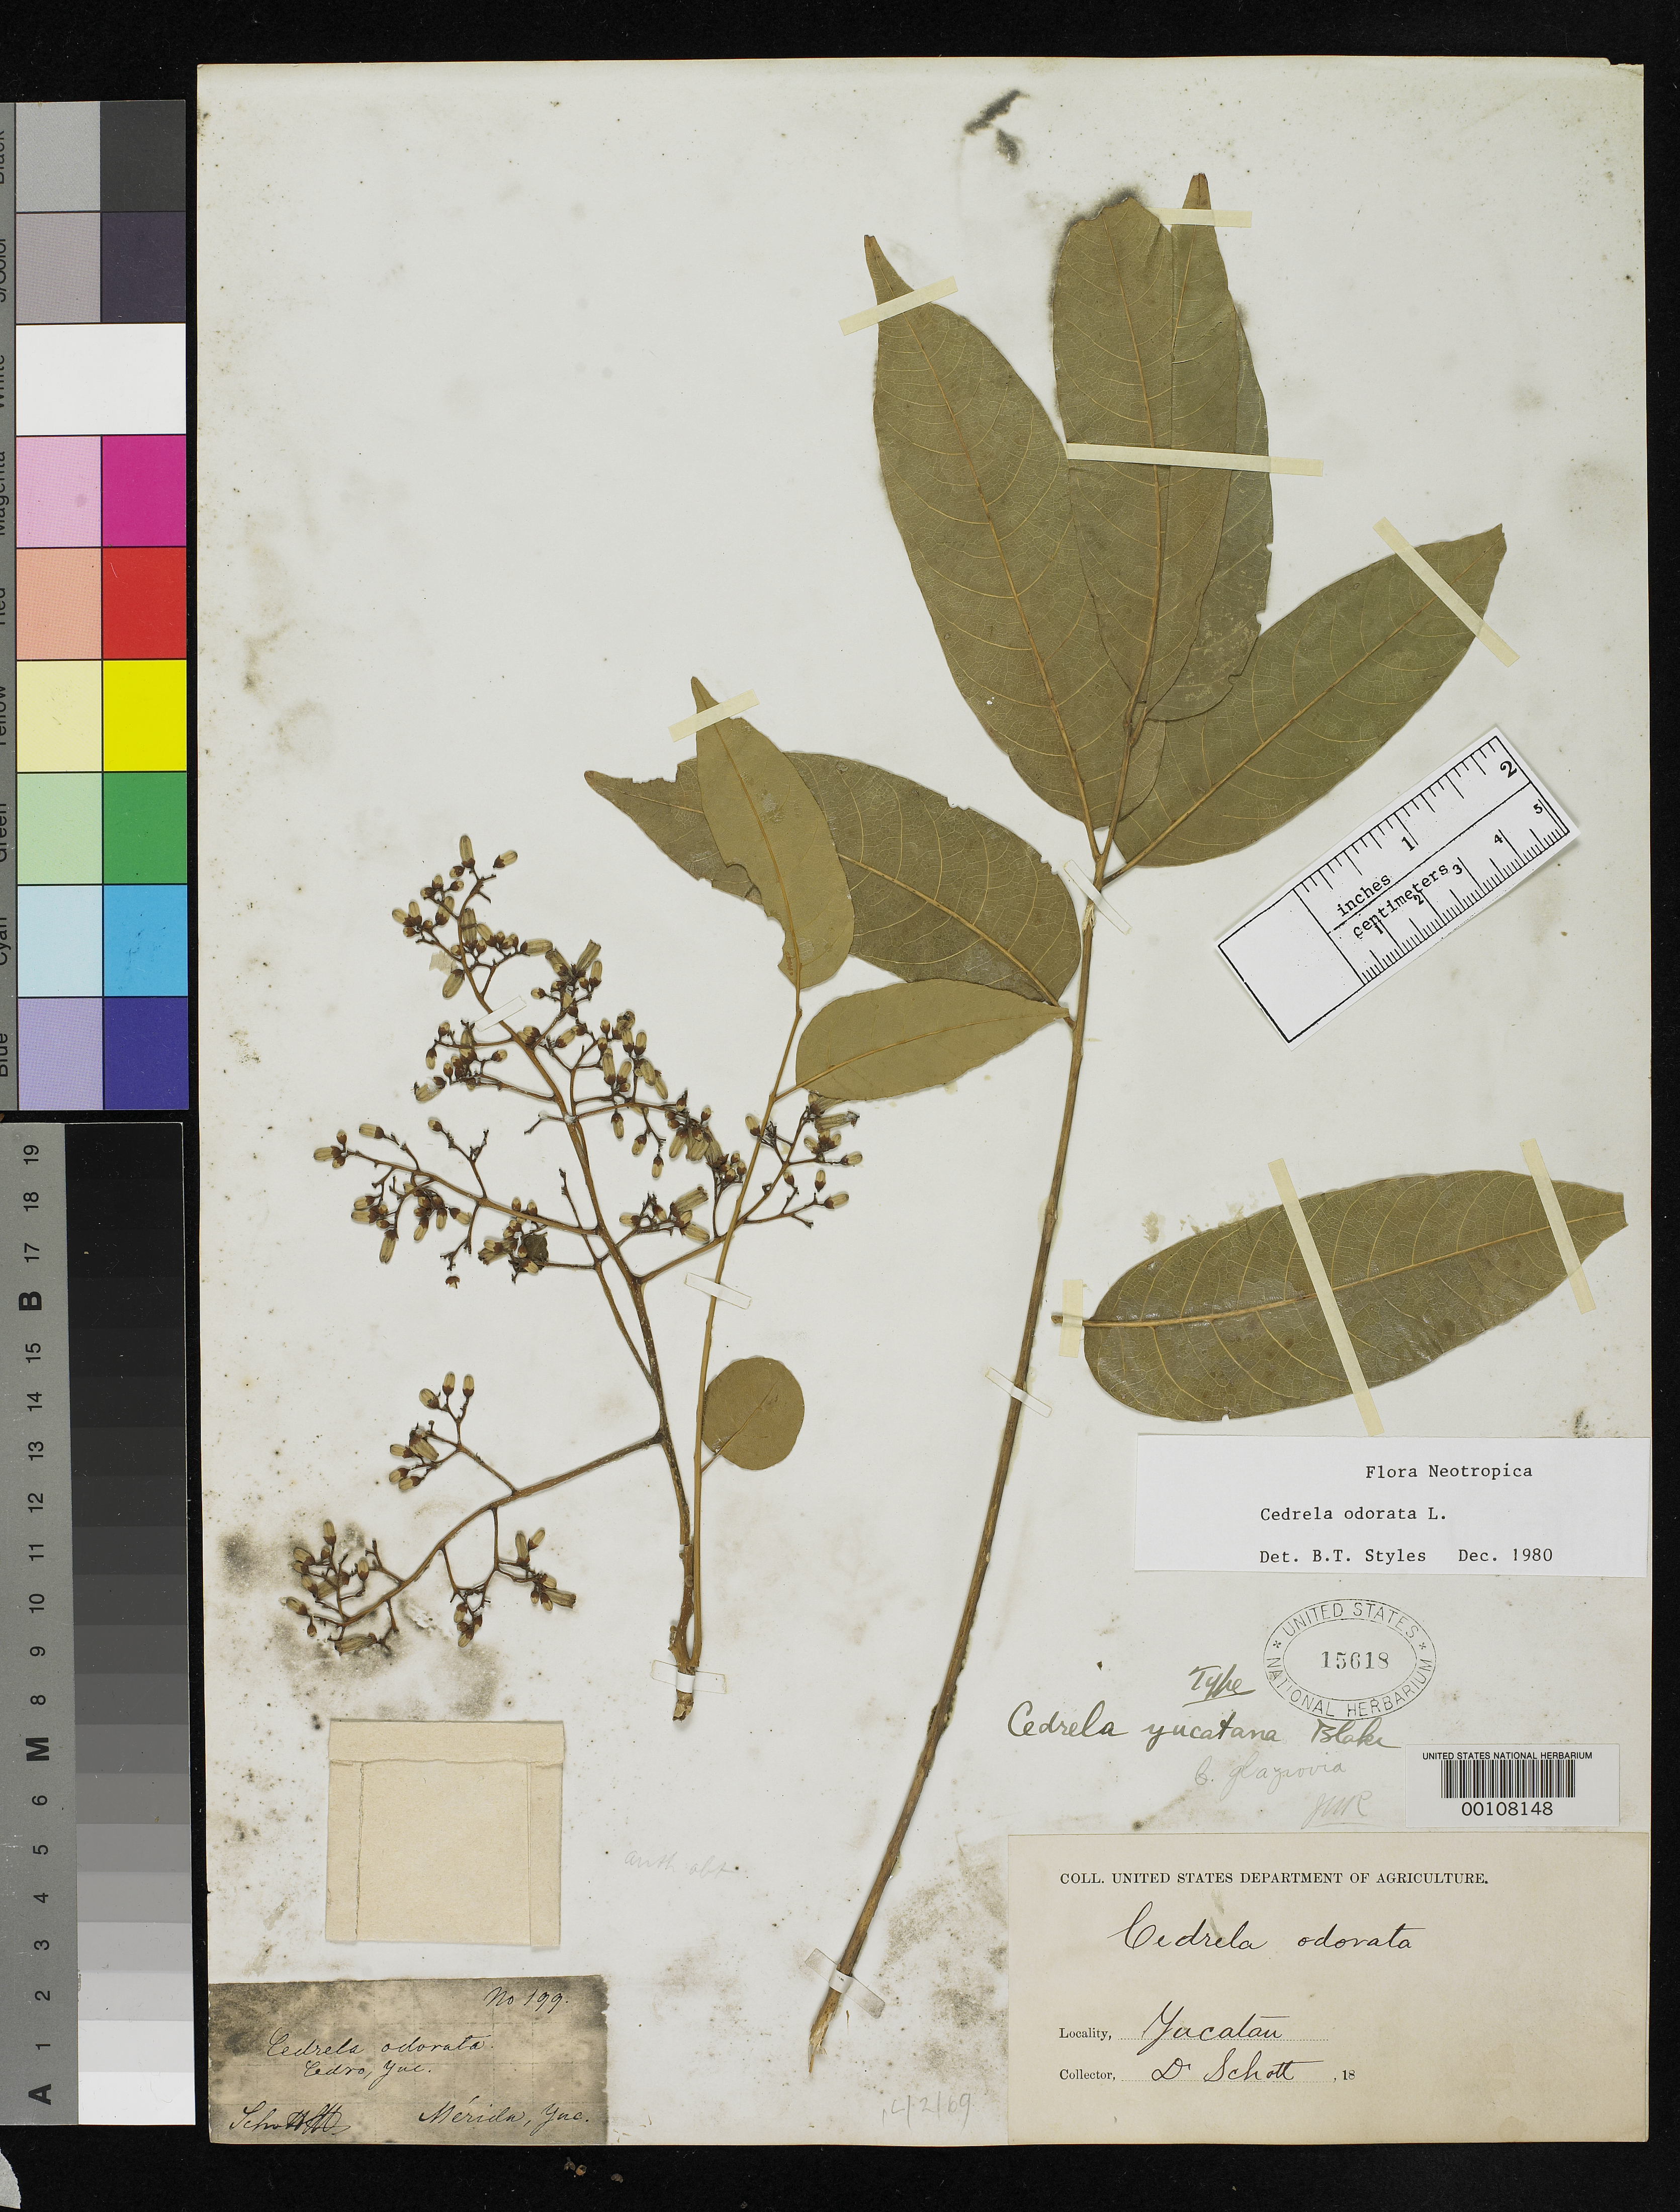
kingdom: Plantae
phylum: Tracheophyta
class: Magnoliopsida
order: Sapindales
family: Meliaceae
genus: Cedrela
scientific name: Cedrela yucatana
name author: S.F. Blake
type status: Holotype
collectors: A. C. V. Schott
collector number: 199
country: Mexico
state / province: Yucatán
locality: Merida.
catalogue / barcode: US 15618